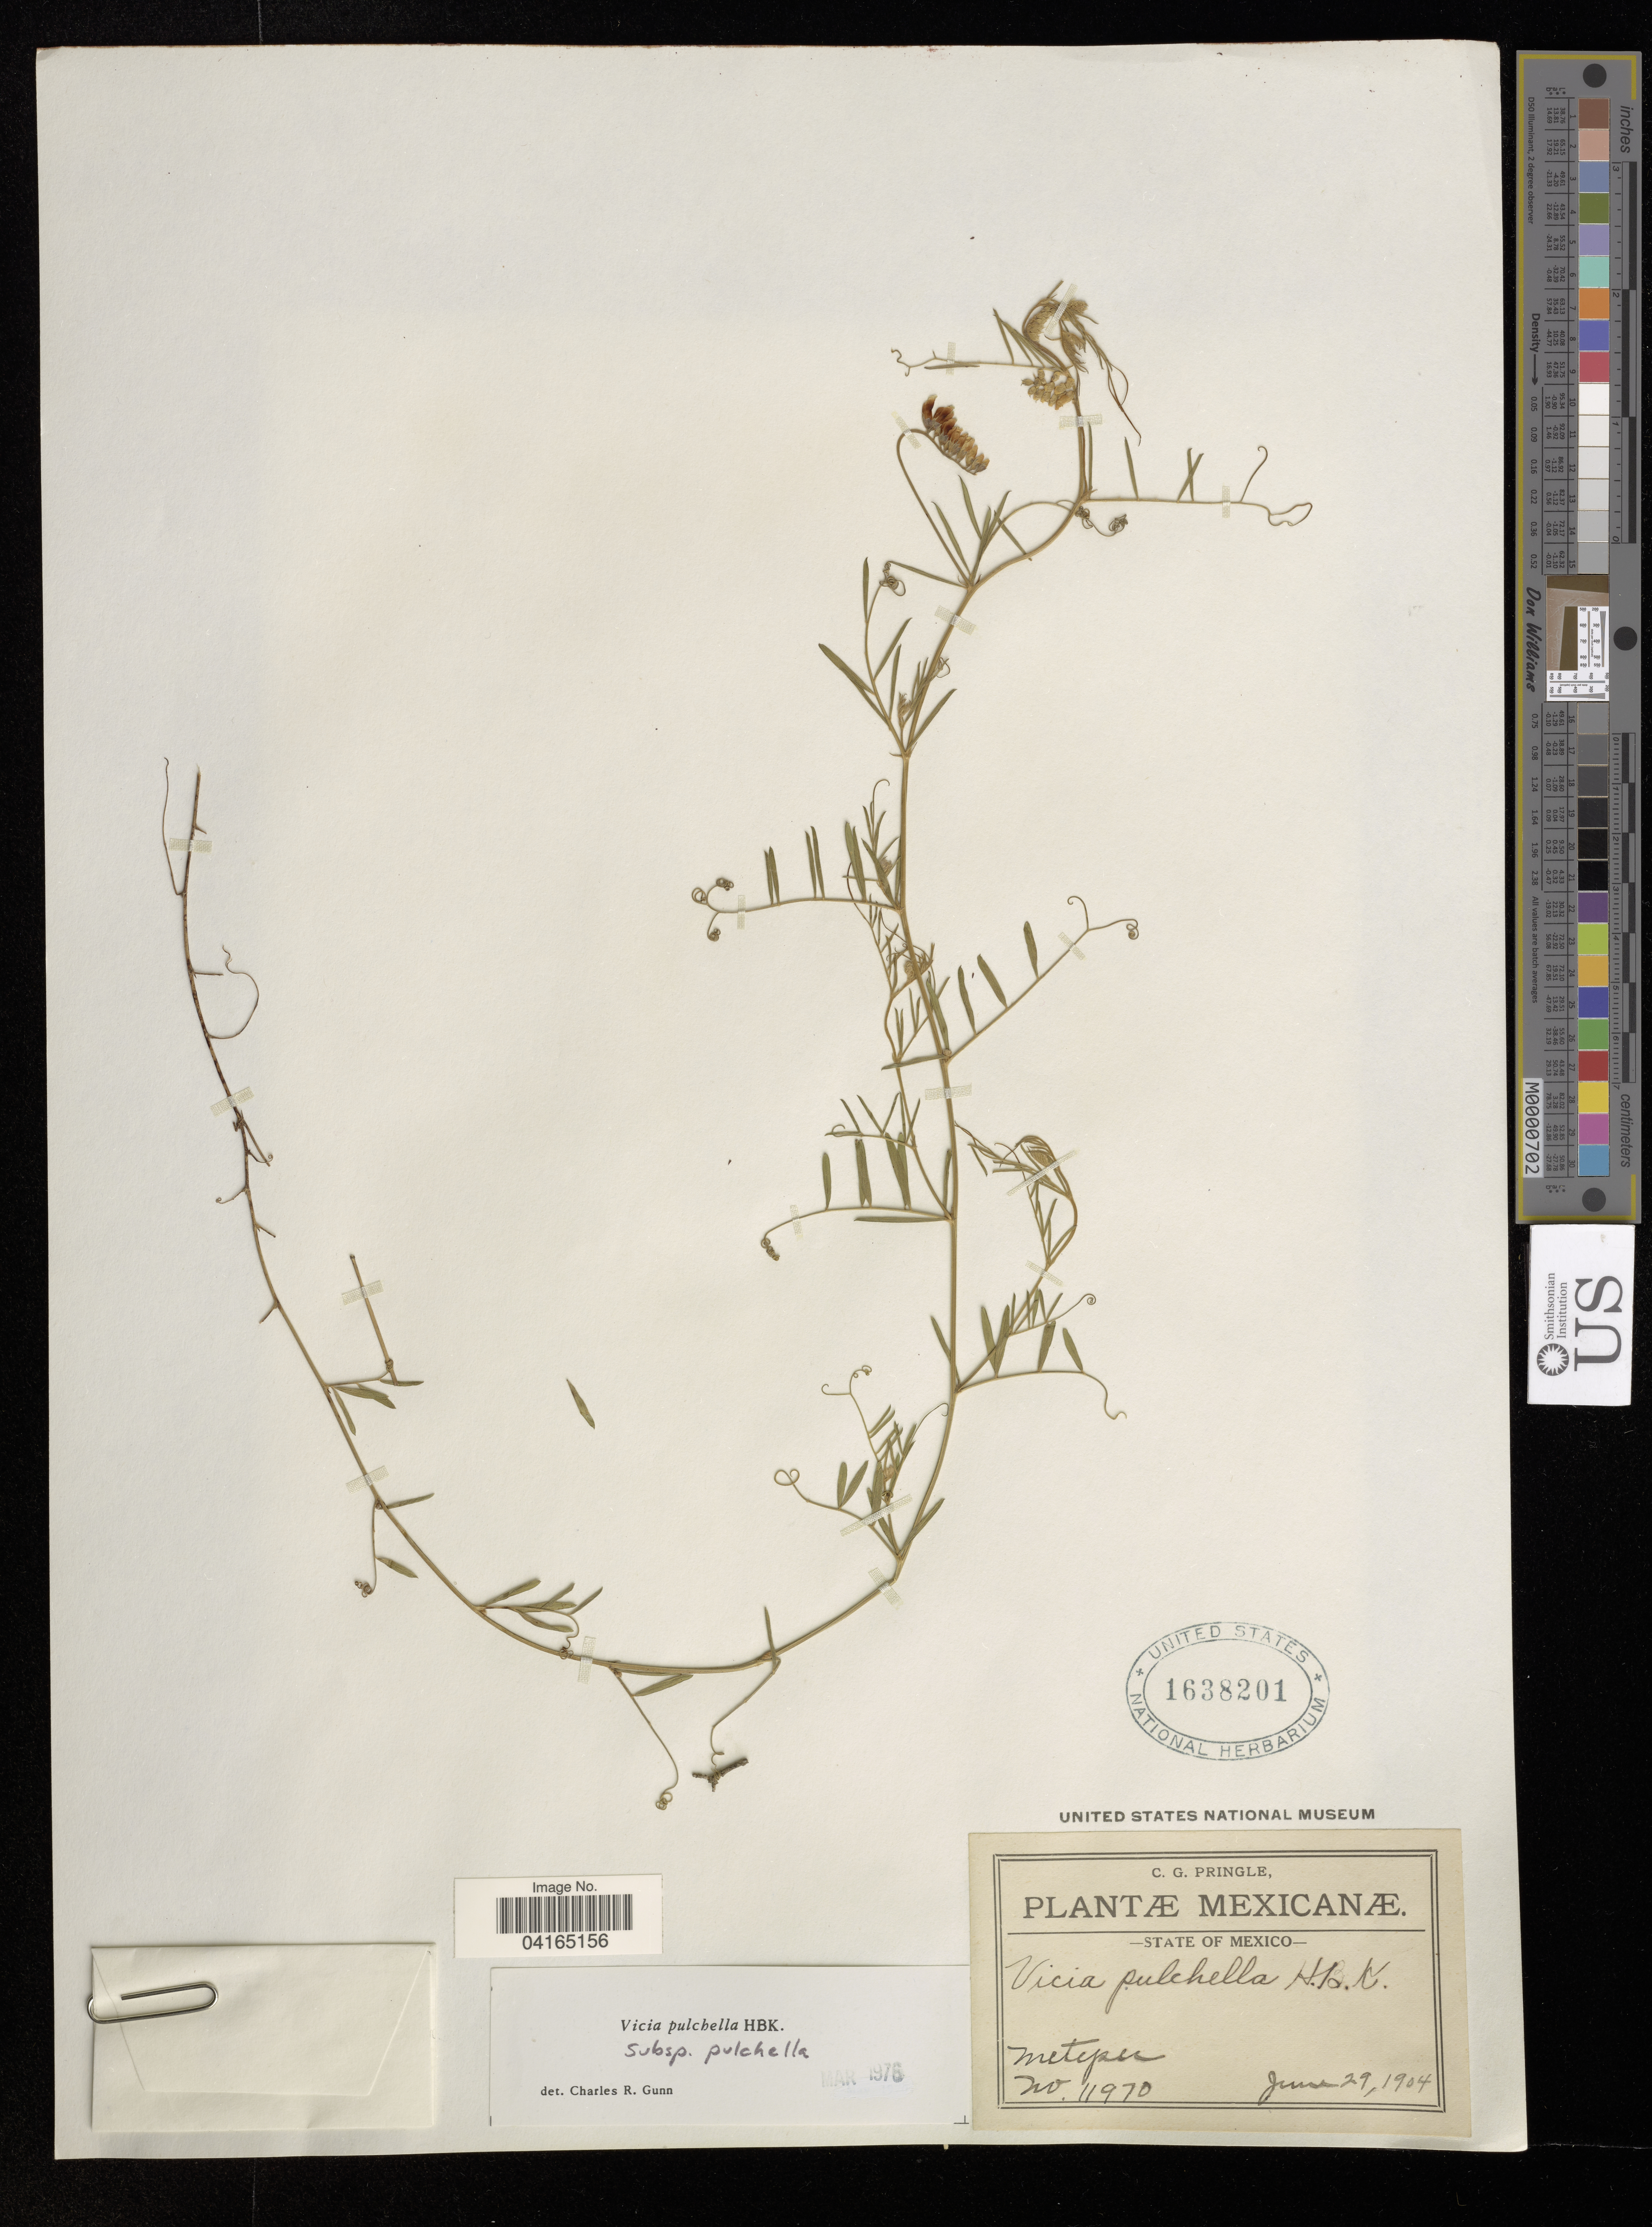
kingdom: Plantae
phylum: Tracheophyta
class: Magnoliopsida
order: Fabales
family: Fabaceae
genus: Vicia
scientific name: Vicia pulchella subsp. pulchella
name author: Kunth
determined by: Hechenleitner, Paulina, RBG Edinburgh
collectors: C. G. Pringle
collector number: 11970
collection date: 1904-06-29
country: Mexico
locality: Metepec.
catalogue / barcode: US 1638201